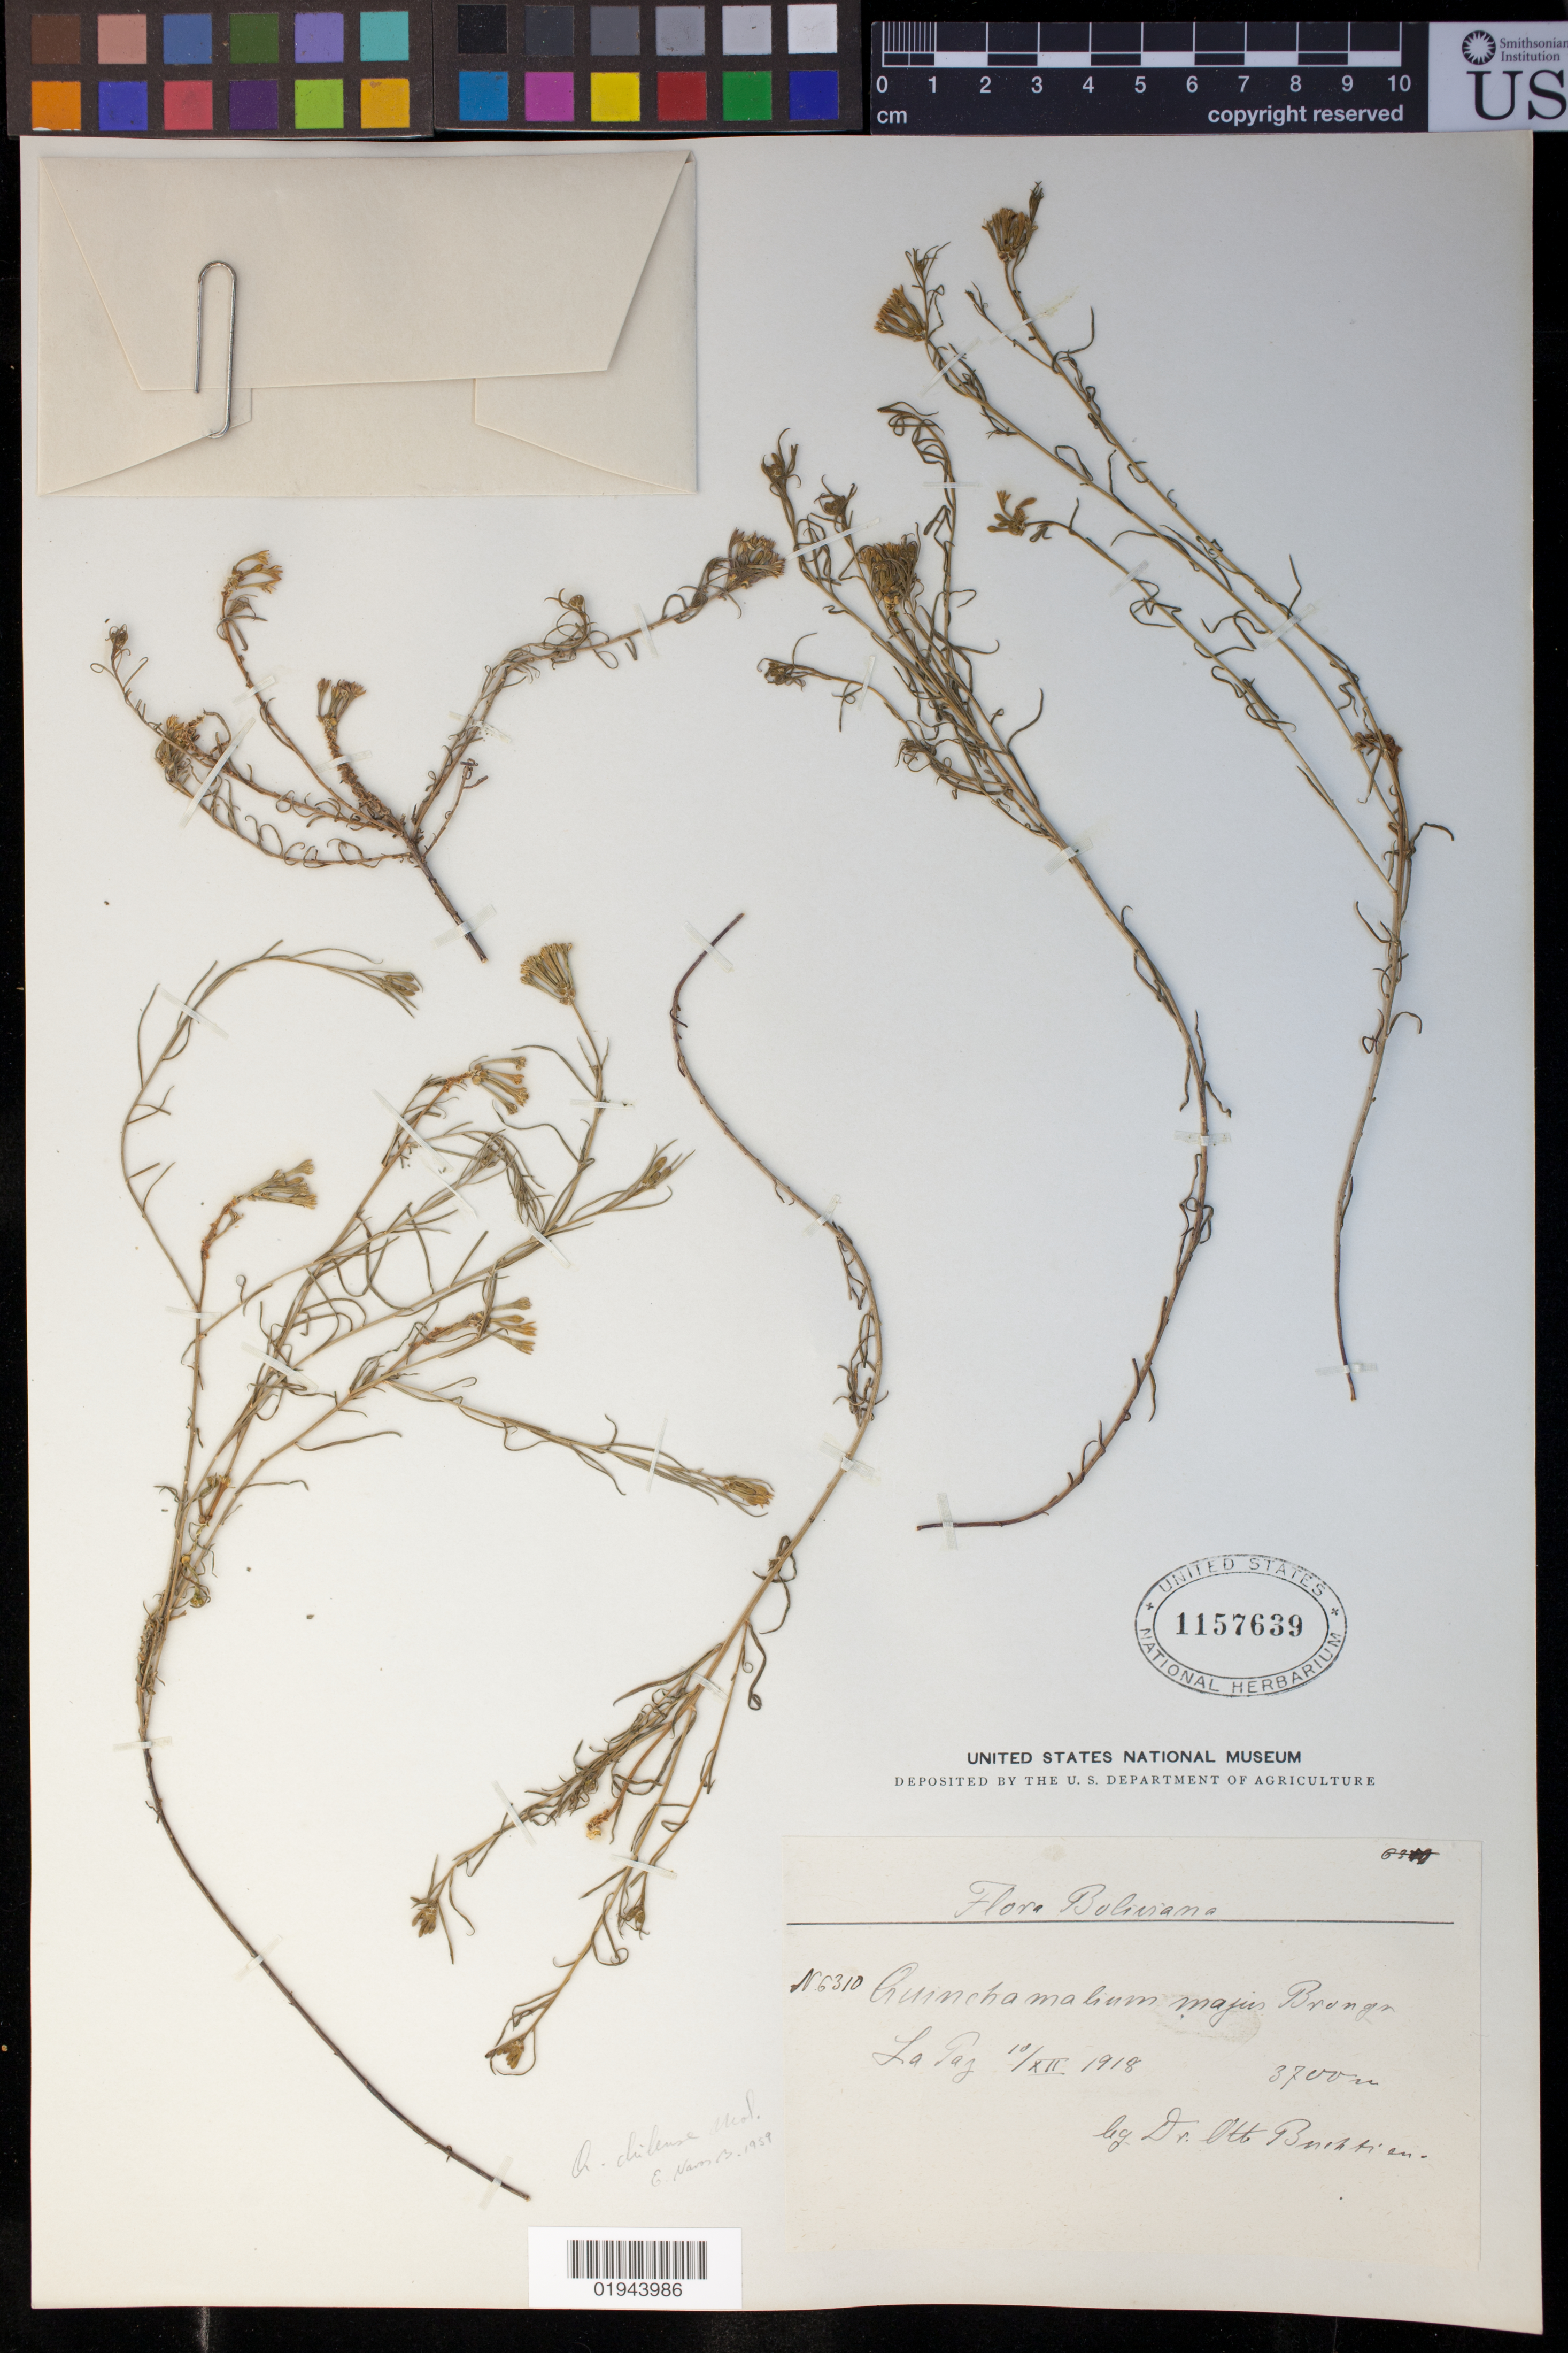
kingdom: Plantae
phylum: Tracheophyta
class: Magnoliopsida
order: Santalales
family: Schoepfiaceae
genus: Quinchamalium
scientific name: Quinchamalium chilense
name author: Molina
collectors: O. Buchtien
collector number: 6310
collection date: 1918-12-10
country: Bolivia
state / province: La Paz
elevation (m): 3700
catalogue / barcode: US 1157639